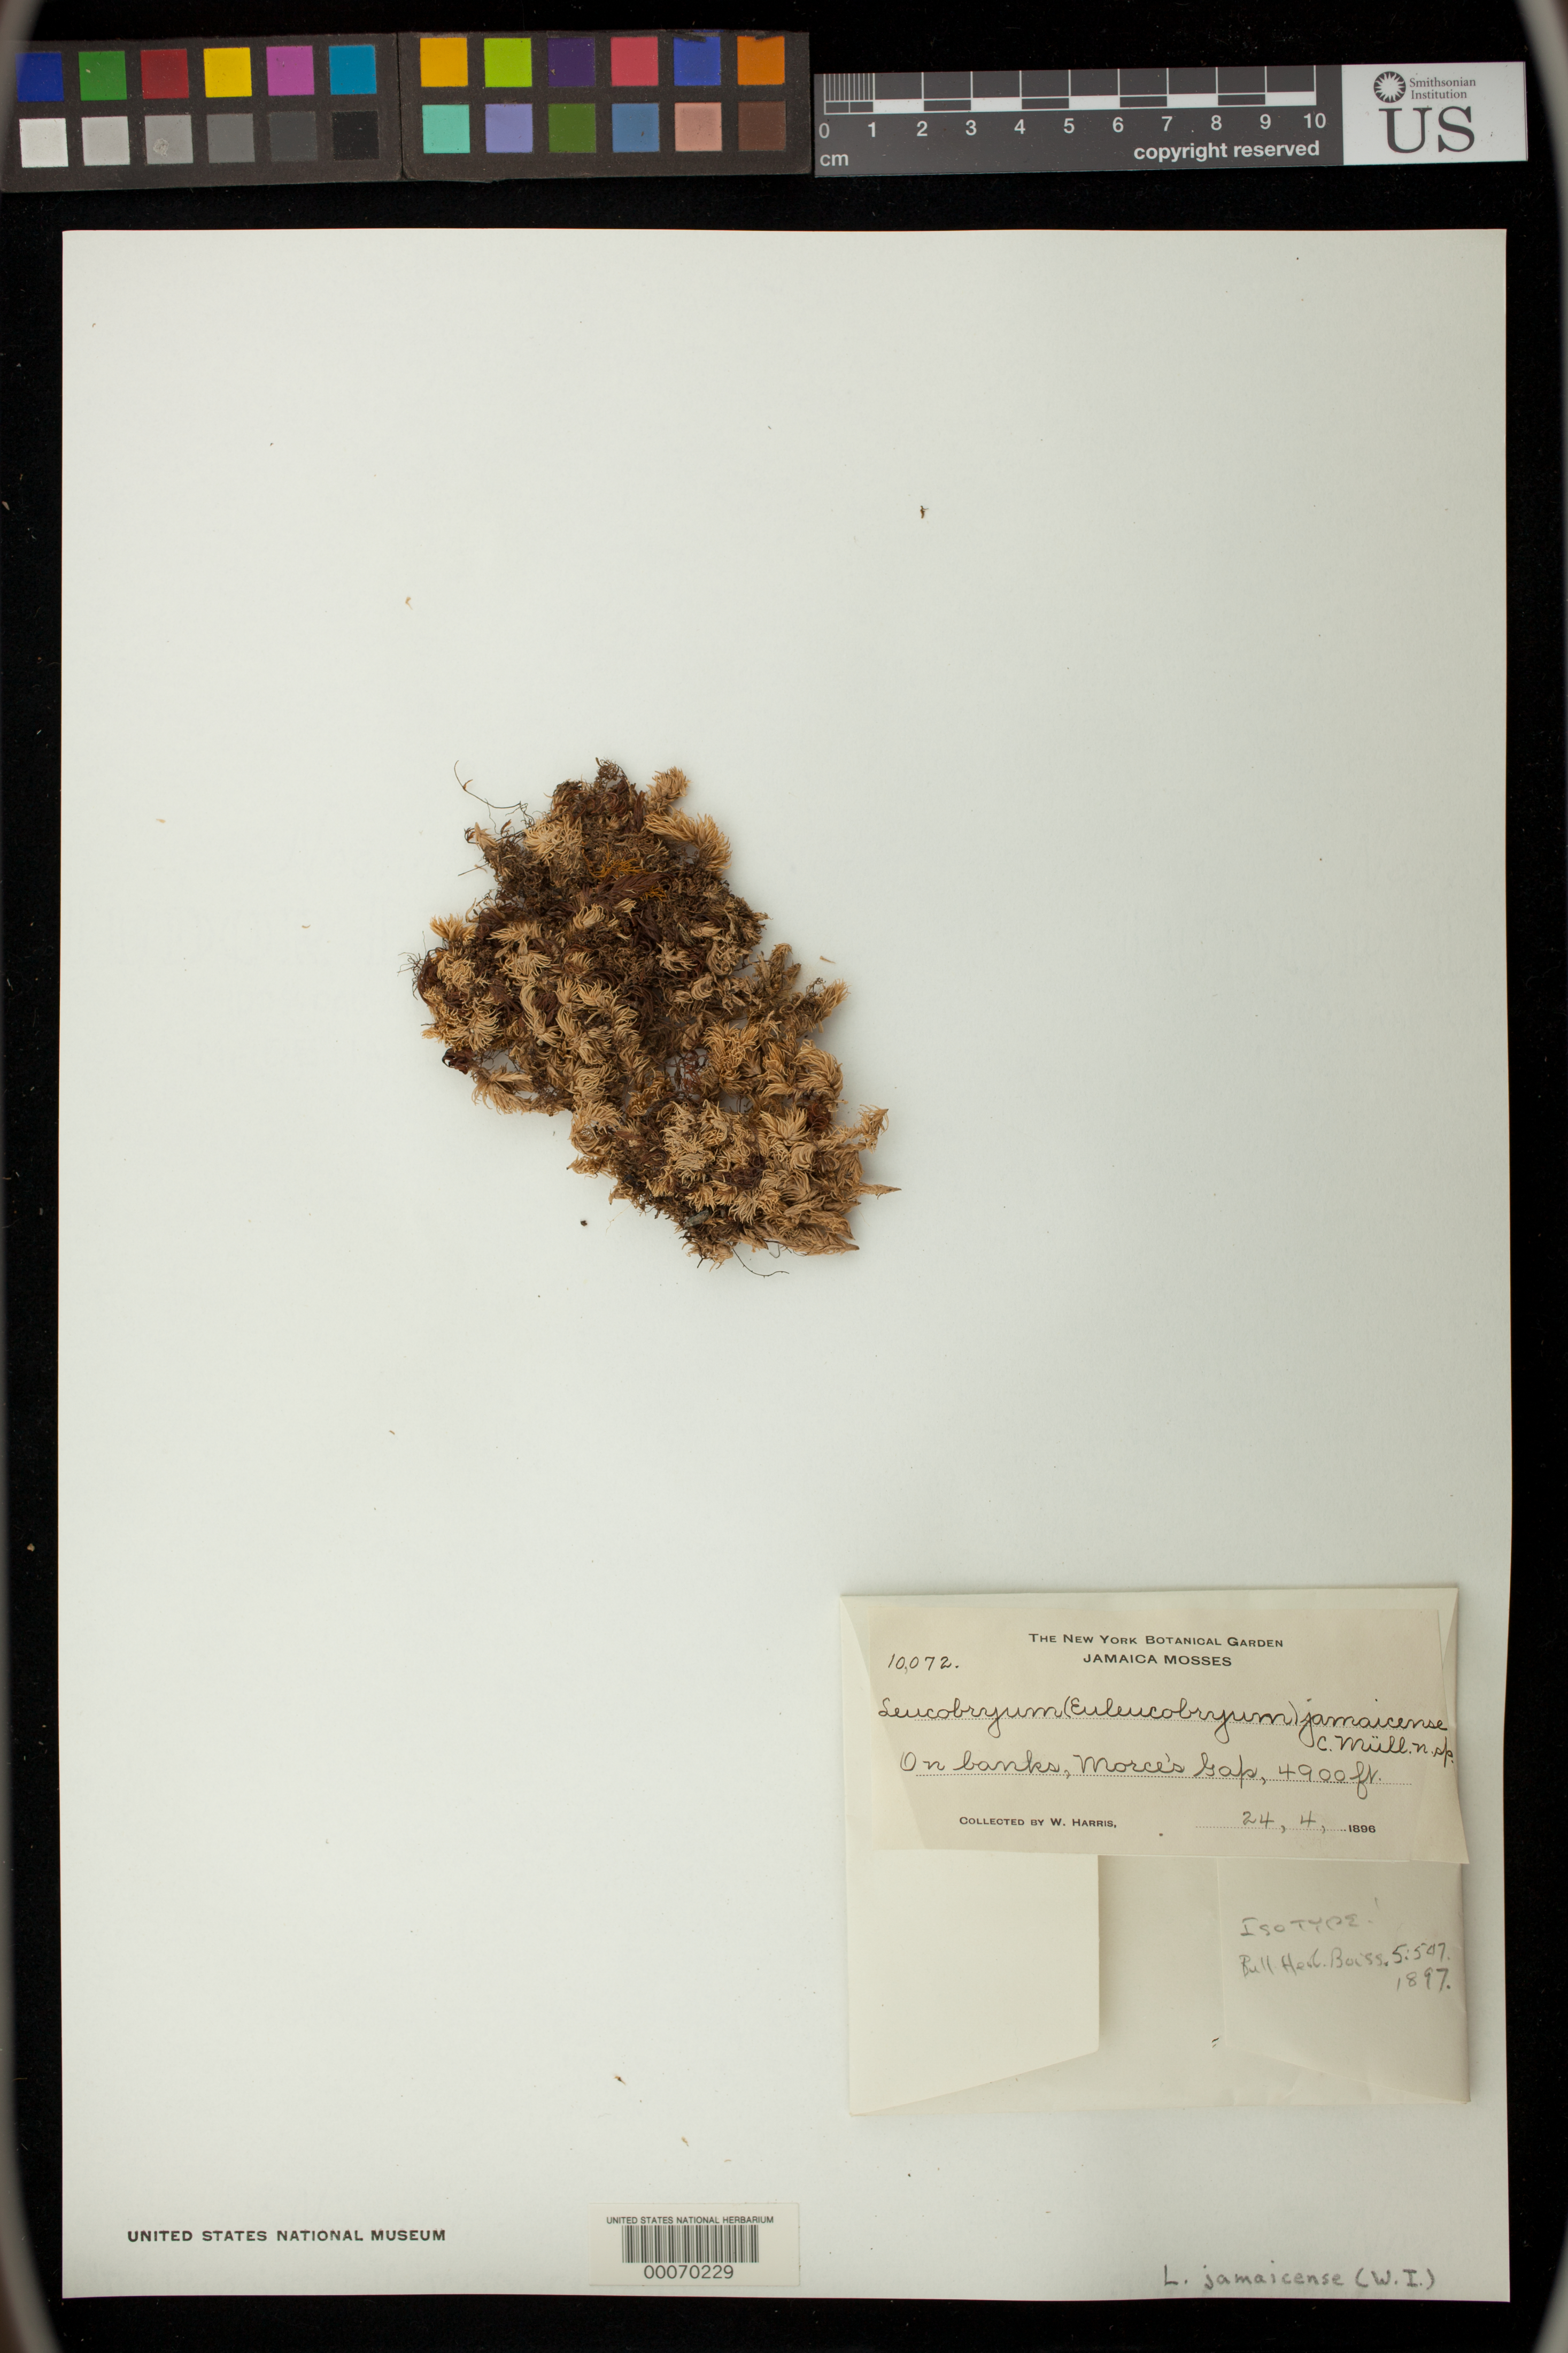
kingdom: Plantae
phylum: Bryophyta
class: Bryopsida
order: Dicranales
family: Leucobryaceae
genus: Leucobryum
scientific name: Leucobryum jamaicense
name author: Müll. Hal.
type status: Isotype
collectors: W. H. Harris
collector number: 10072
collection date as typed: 24 Apr 1896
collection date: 1896-04-24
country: Jamaica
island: Greater Antilles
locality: Morce's Gap; alt. 4900 ft.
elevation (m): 1494